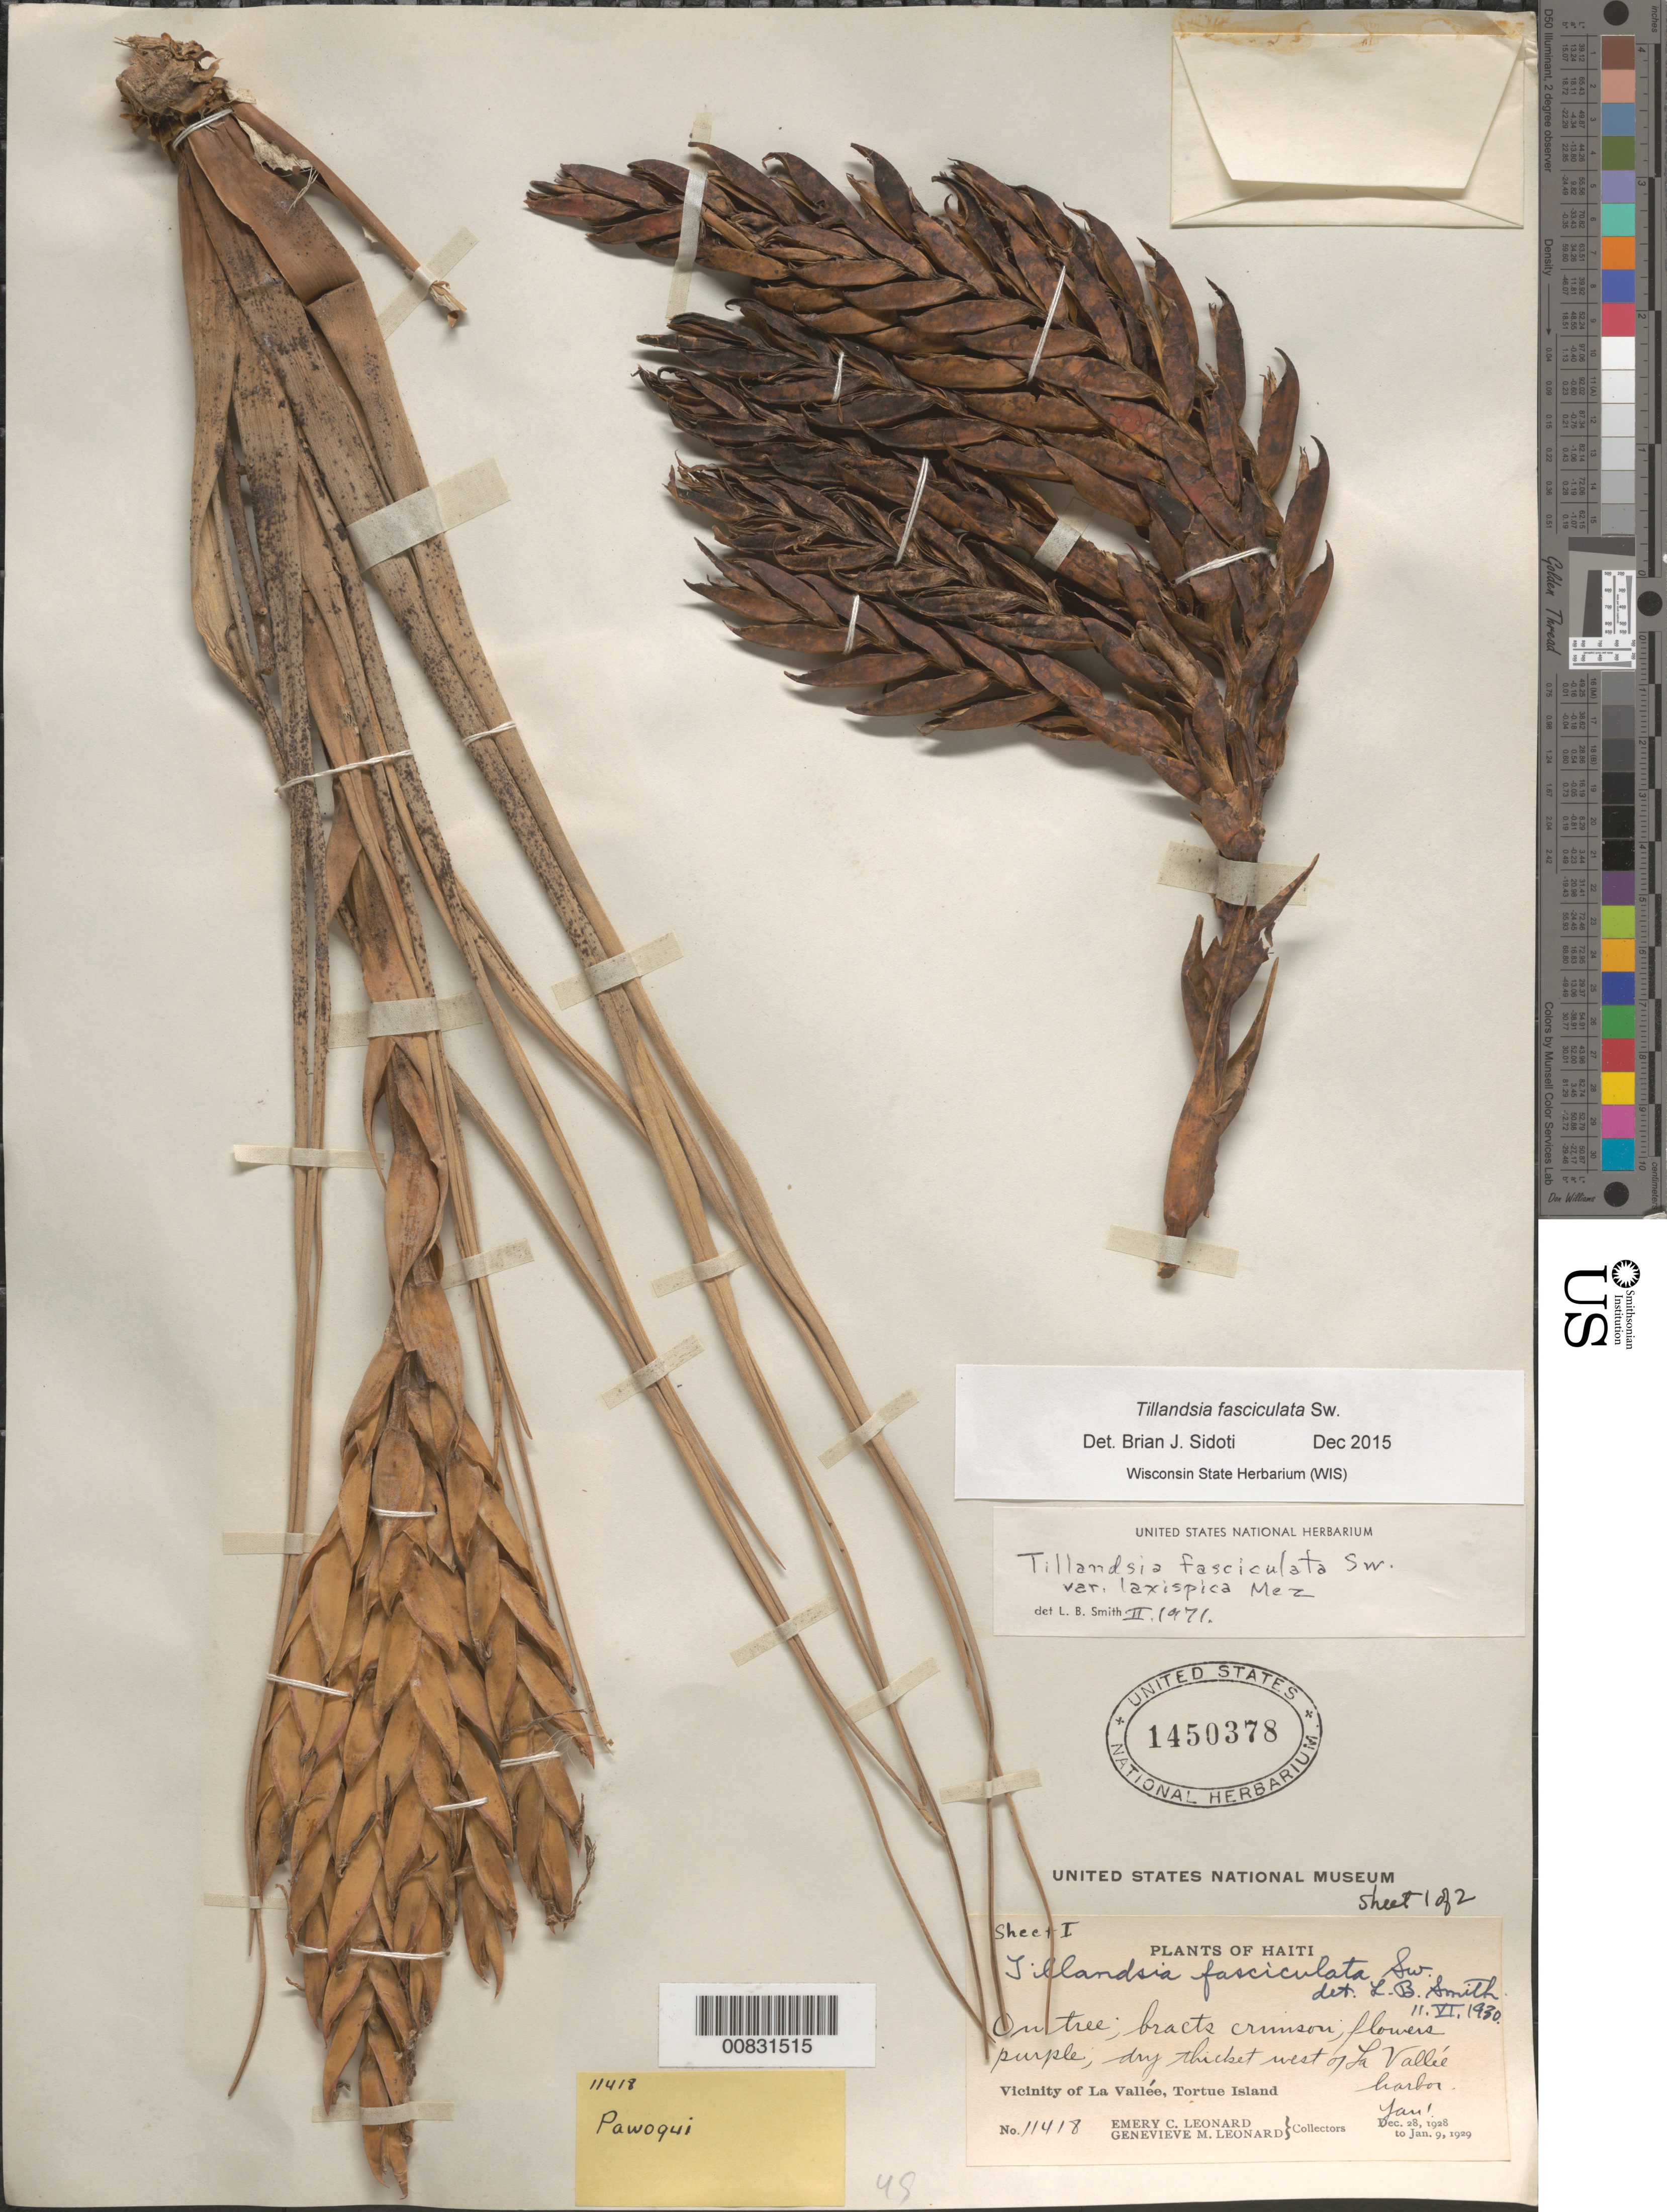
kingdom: Plantae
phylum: Tracheophyta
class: Liliopsida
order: Poales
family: Bromeliaceae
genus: Tillandsia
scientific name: Tillandsia fasciculata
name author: Sw.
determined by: Sidoti, B. J.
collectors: E. C. Leonard & G. M. Leonard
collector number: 11418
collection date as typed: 01 Jan 1929 to 09 Jan 1929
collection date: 1929-01-01/1929-01-09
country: Haiti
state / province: Nord-Óuest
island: Île de la Tortue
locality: Vicinity of La Vallée, Tortue Island. West of La Vallée harbor.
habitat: On tree. Dry thicket.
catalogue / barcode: US 1450378